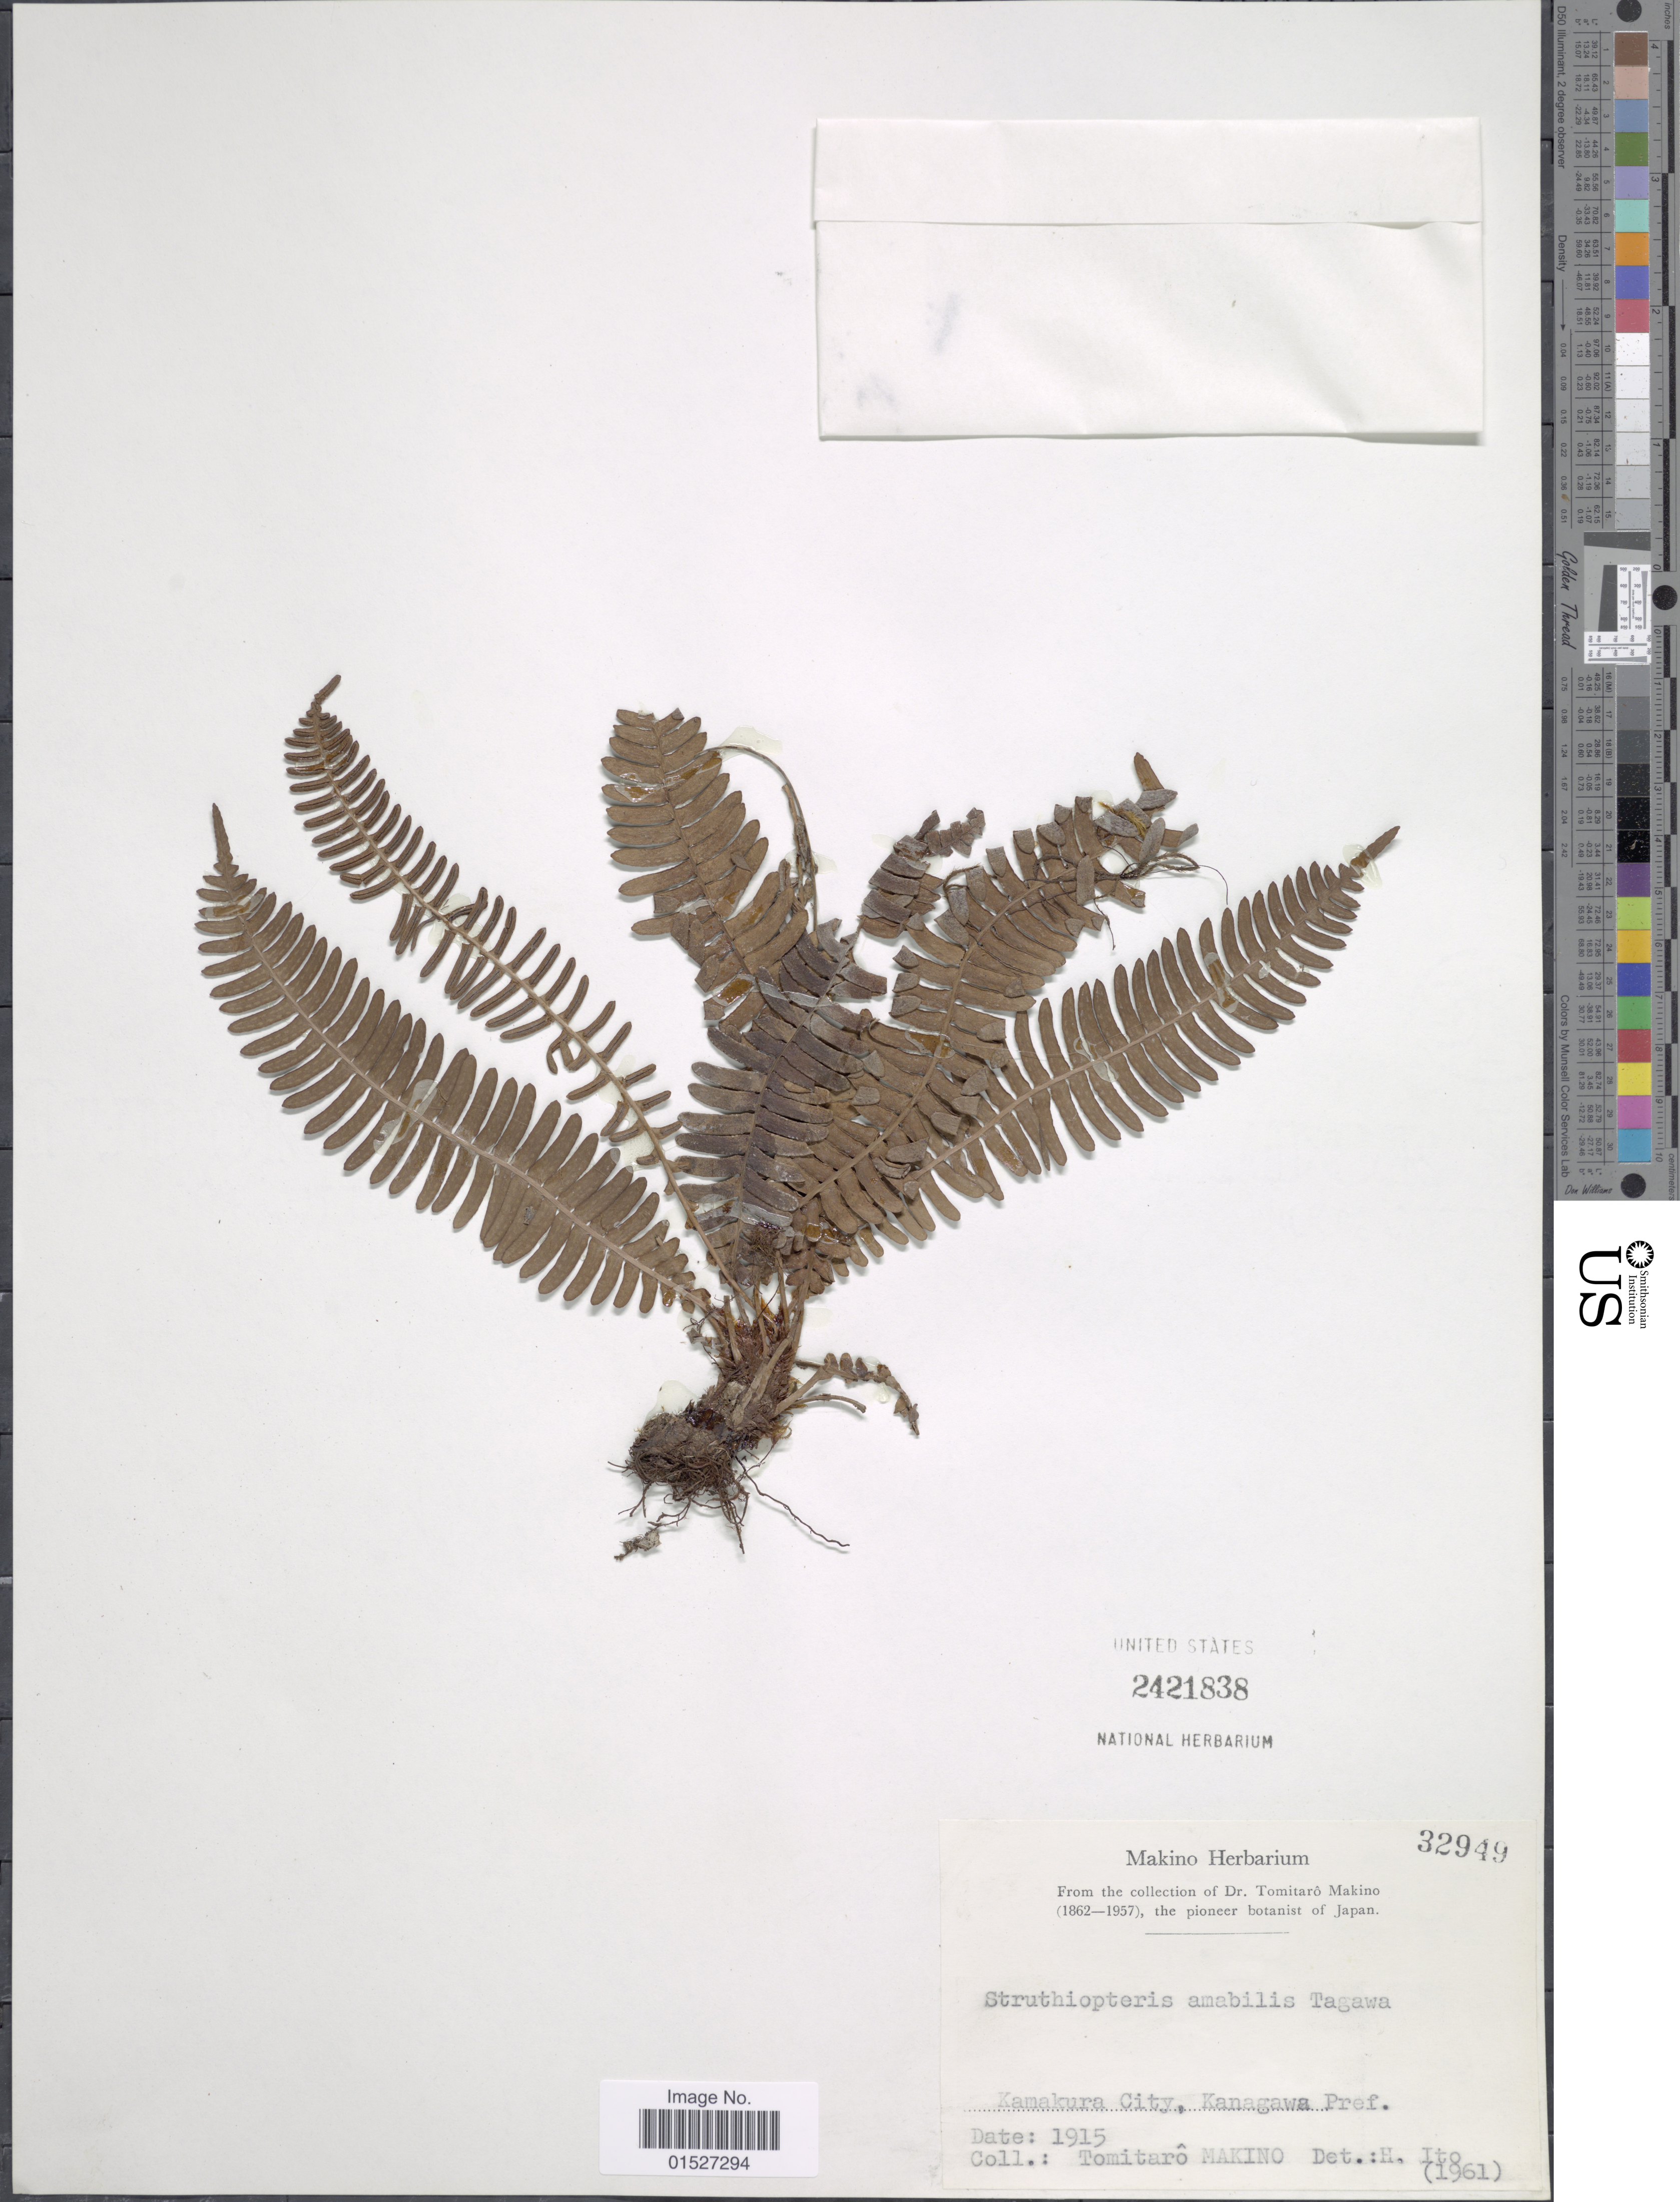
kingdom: Plantae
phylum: Tracheophyta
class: Polypodiopsida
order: Polypodiales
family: Blechnaceae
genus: Blechnum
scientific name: Blechnum amabile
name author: Makino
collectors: T. Makino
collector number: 32949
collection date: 1915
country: Japan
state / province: Kanagawa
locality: Kamkura City, Kanagawa Pref.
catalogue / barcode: US 2421838